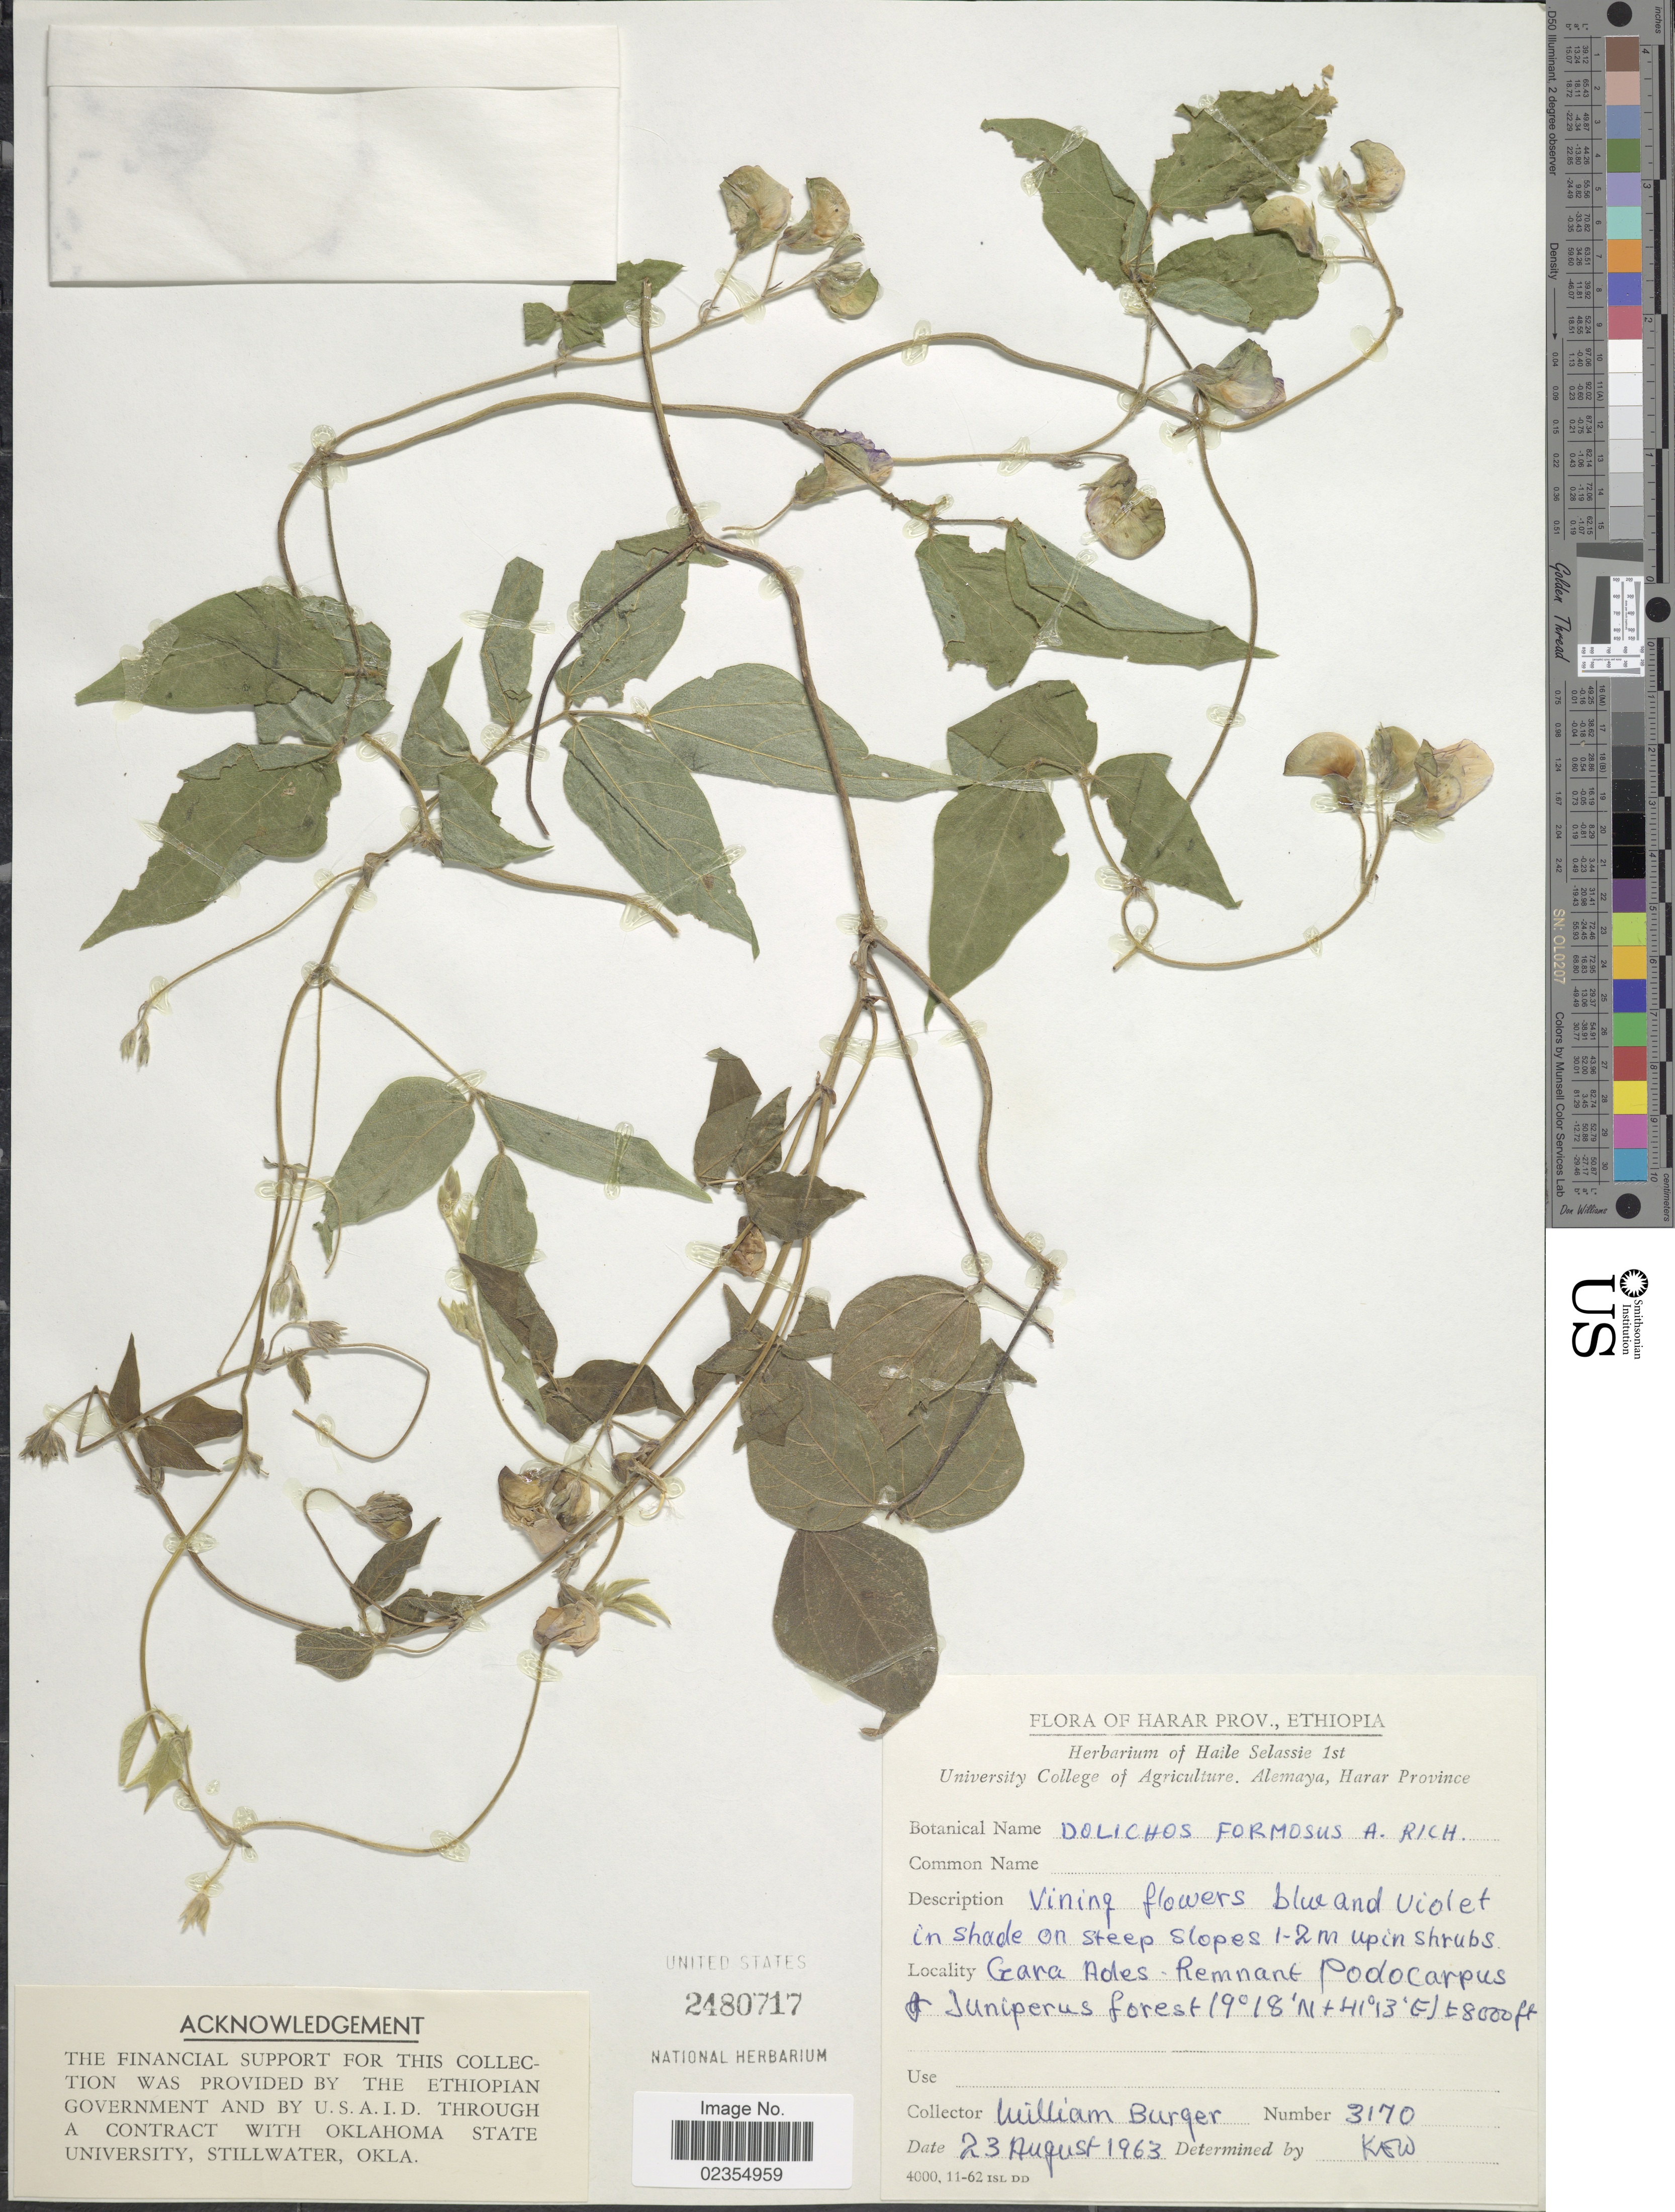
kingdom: Plantae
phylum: Tracheophyta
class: Magnoliopsida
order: Fabales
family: Fabaceae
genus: Dolichos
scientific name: Dolichos sericeus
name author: E. Mey.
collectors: W. Burger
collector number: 3170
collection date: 1963-08-23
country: Ethiopia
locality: Harar Prov., Gara Ades-Remnant Podocarpus & Juniperus forest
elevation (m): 2438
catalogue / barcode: US 2480717